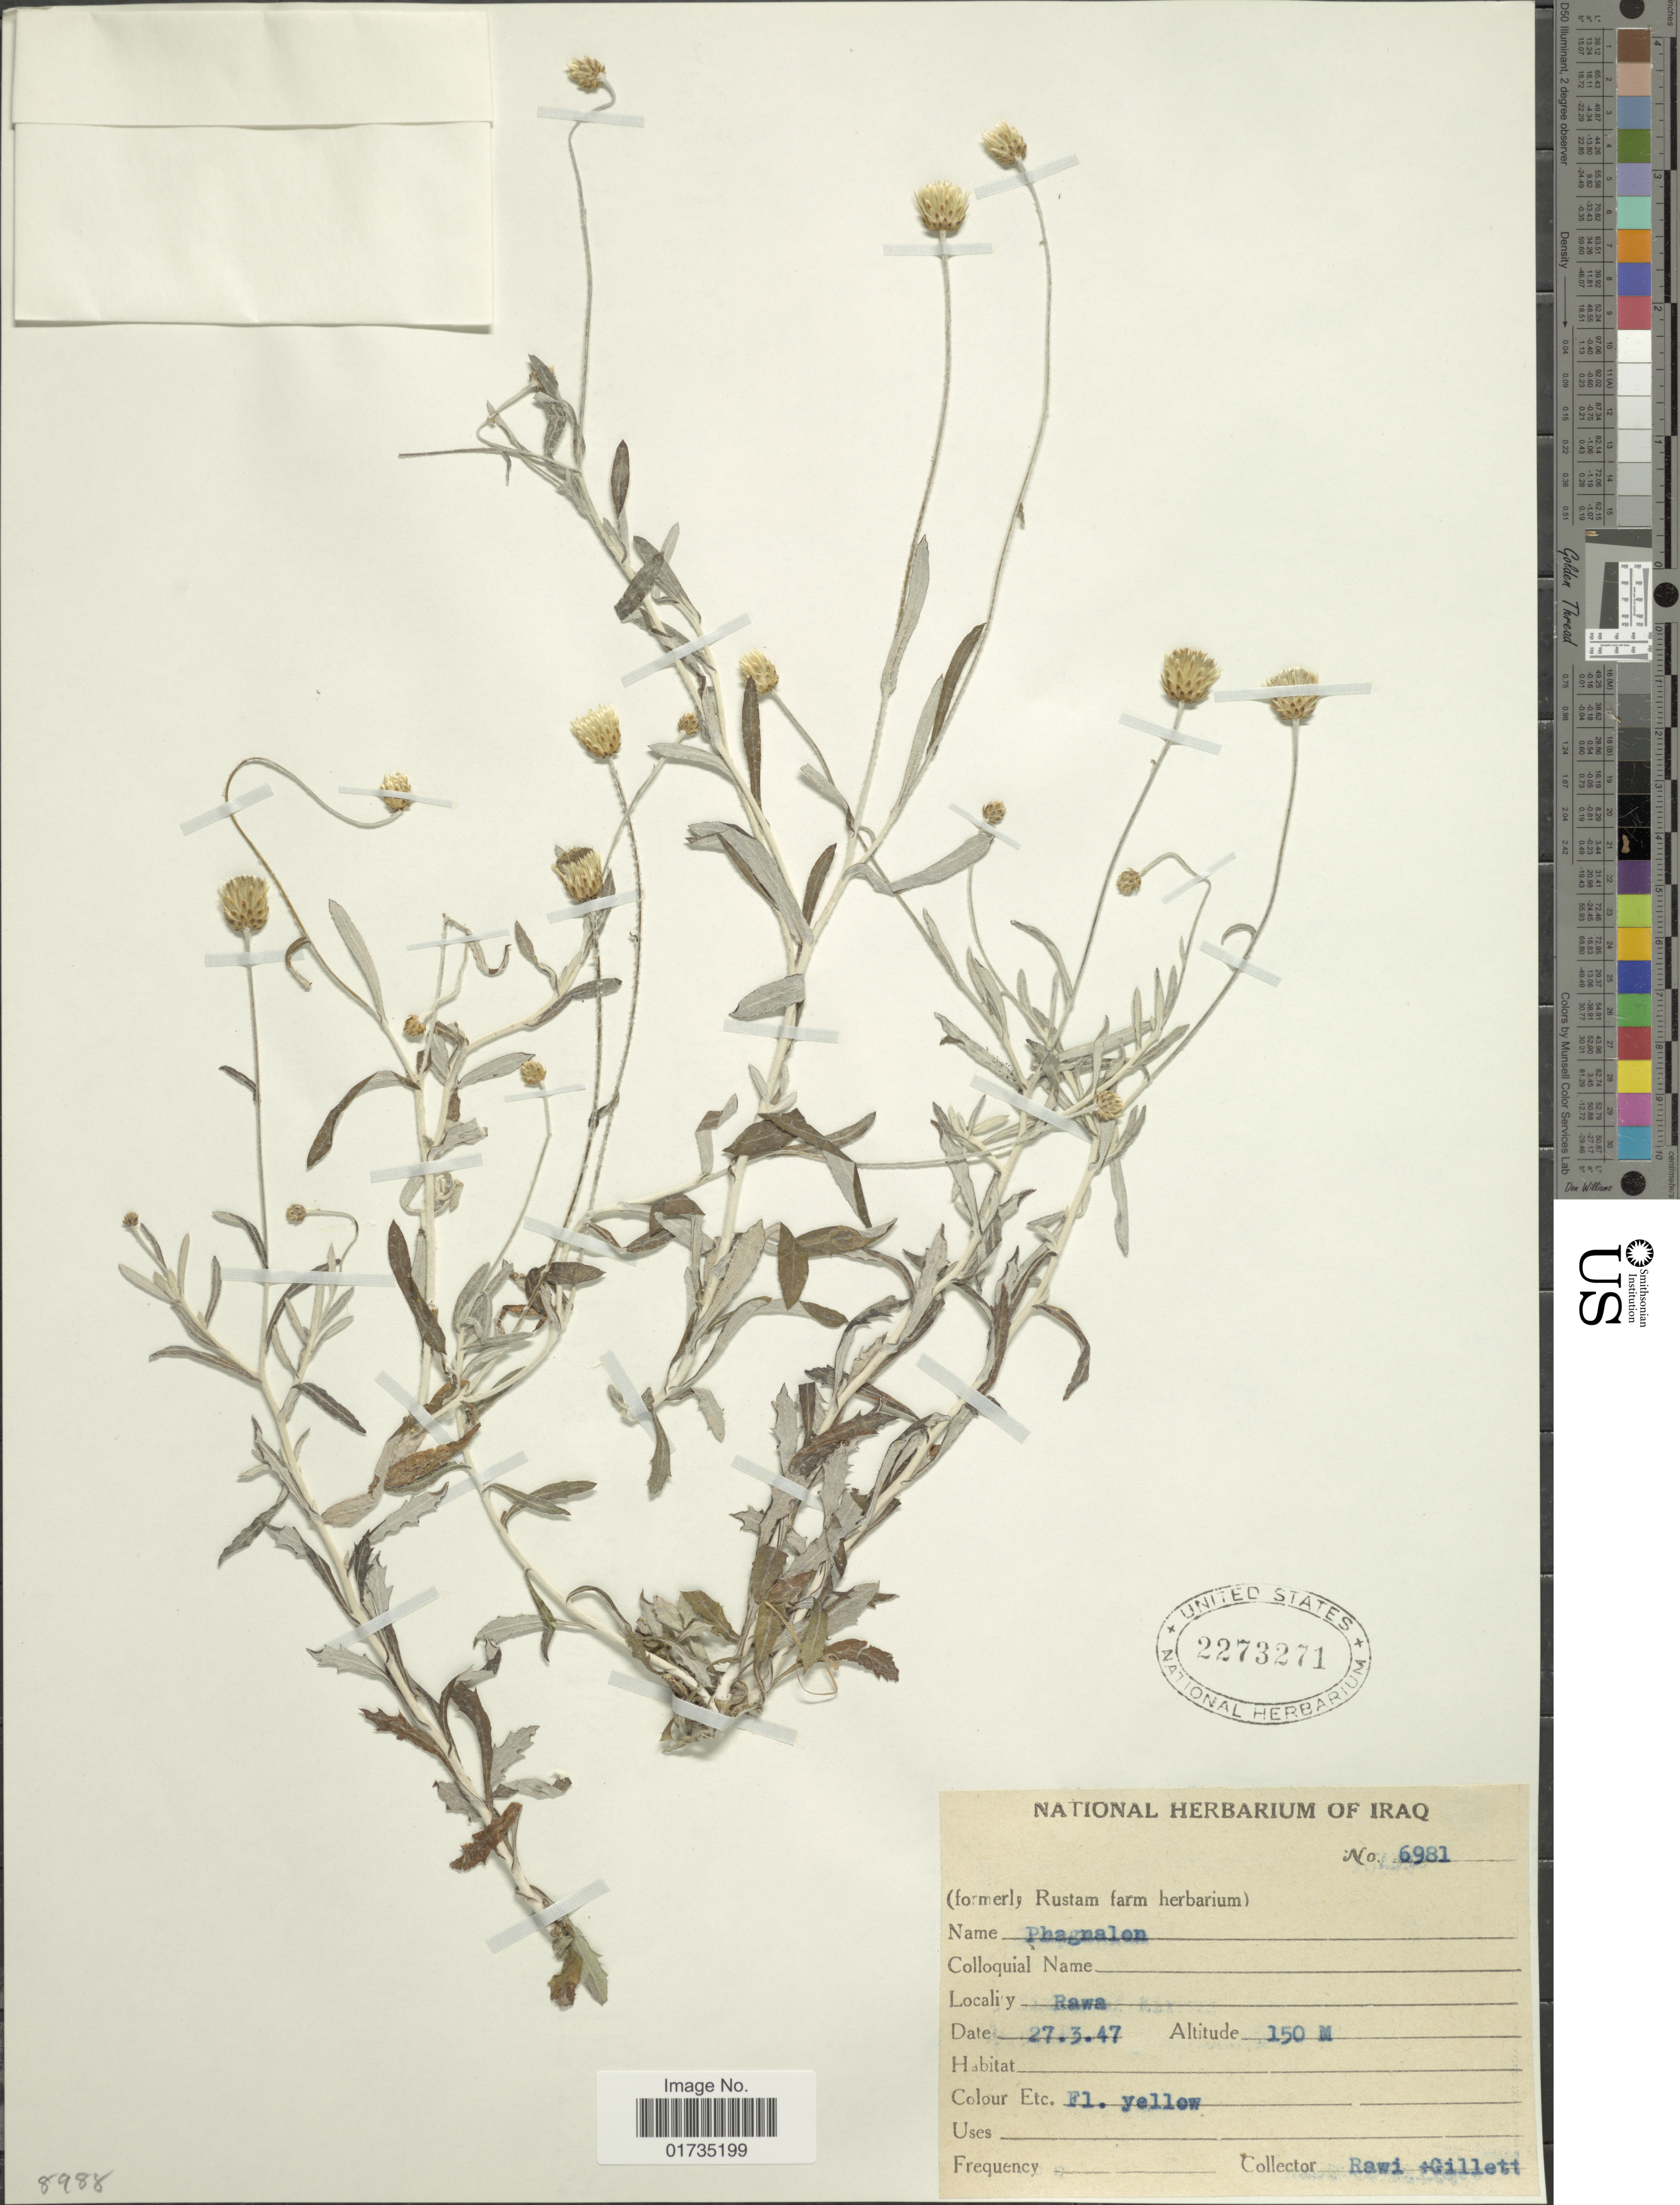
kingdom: Plantae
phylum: Tracheophyta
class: Magnoliopsida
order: Asterales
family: Asteraceae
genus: Phagnalon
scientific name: Phagnalon sp.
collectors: -. Rawi & Gillett, --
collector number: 6981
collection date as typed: Transcribed d/m/y: 27/3/47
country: Iraq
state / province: Al Anbar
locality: Rawa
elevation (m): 150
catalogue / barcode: US 2273271